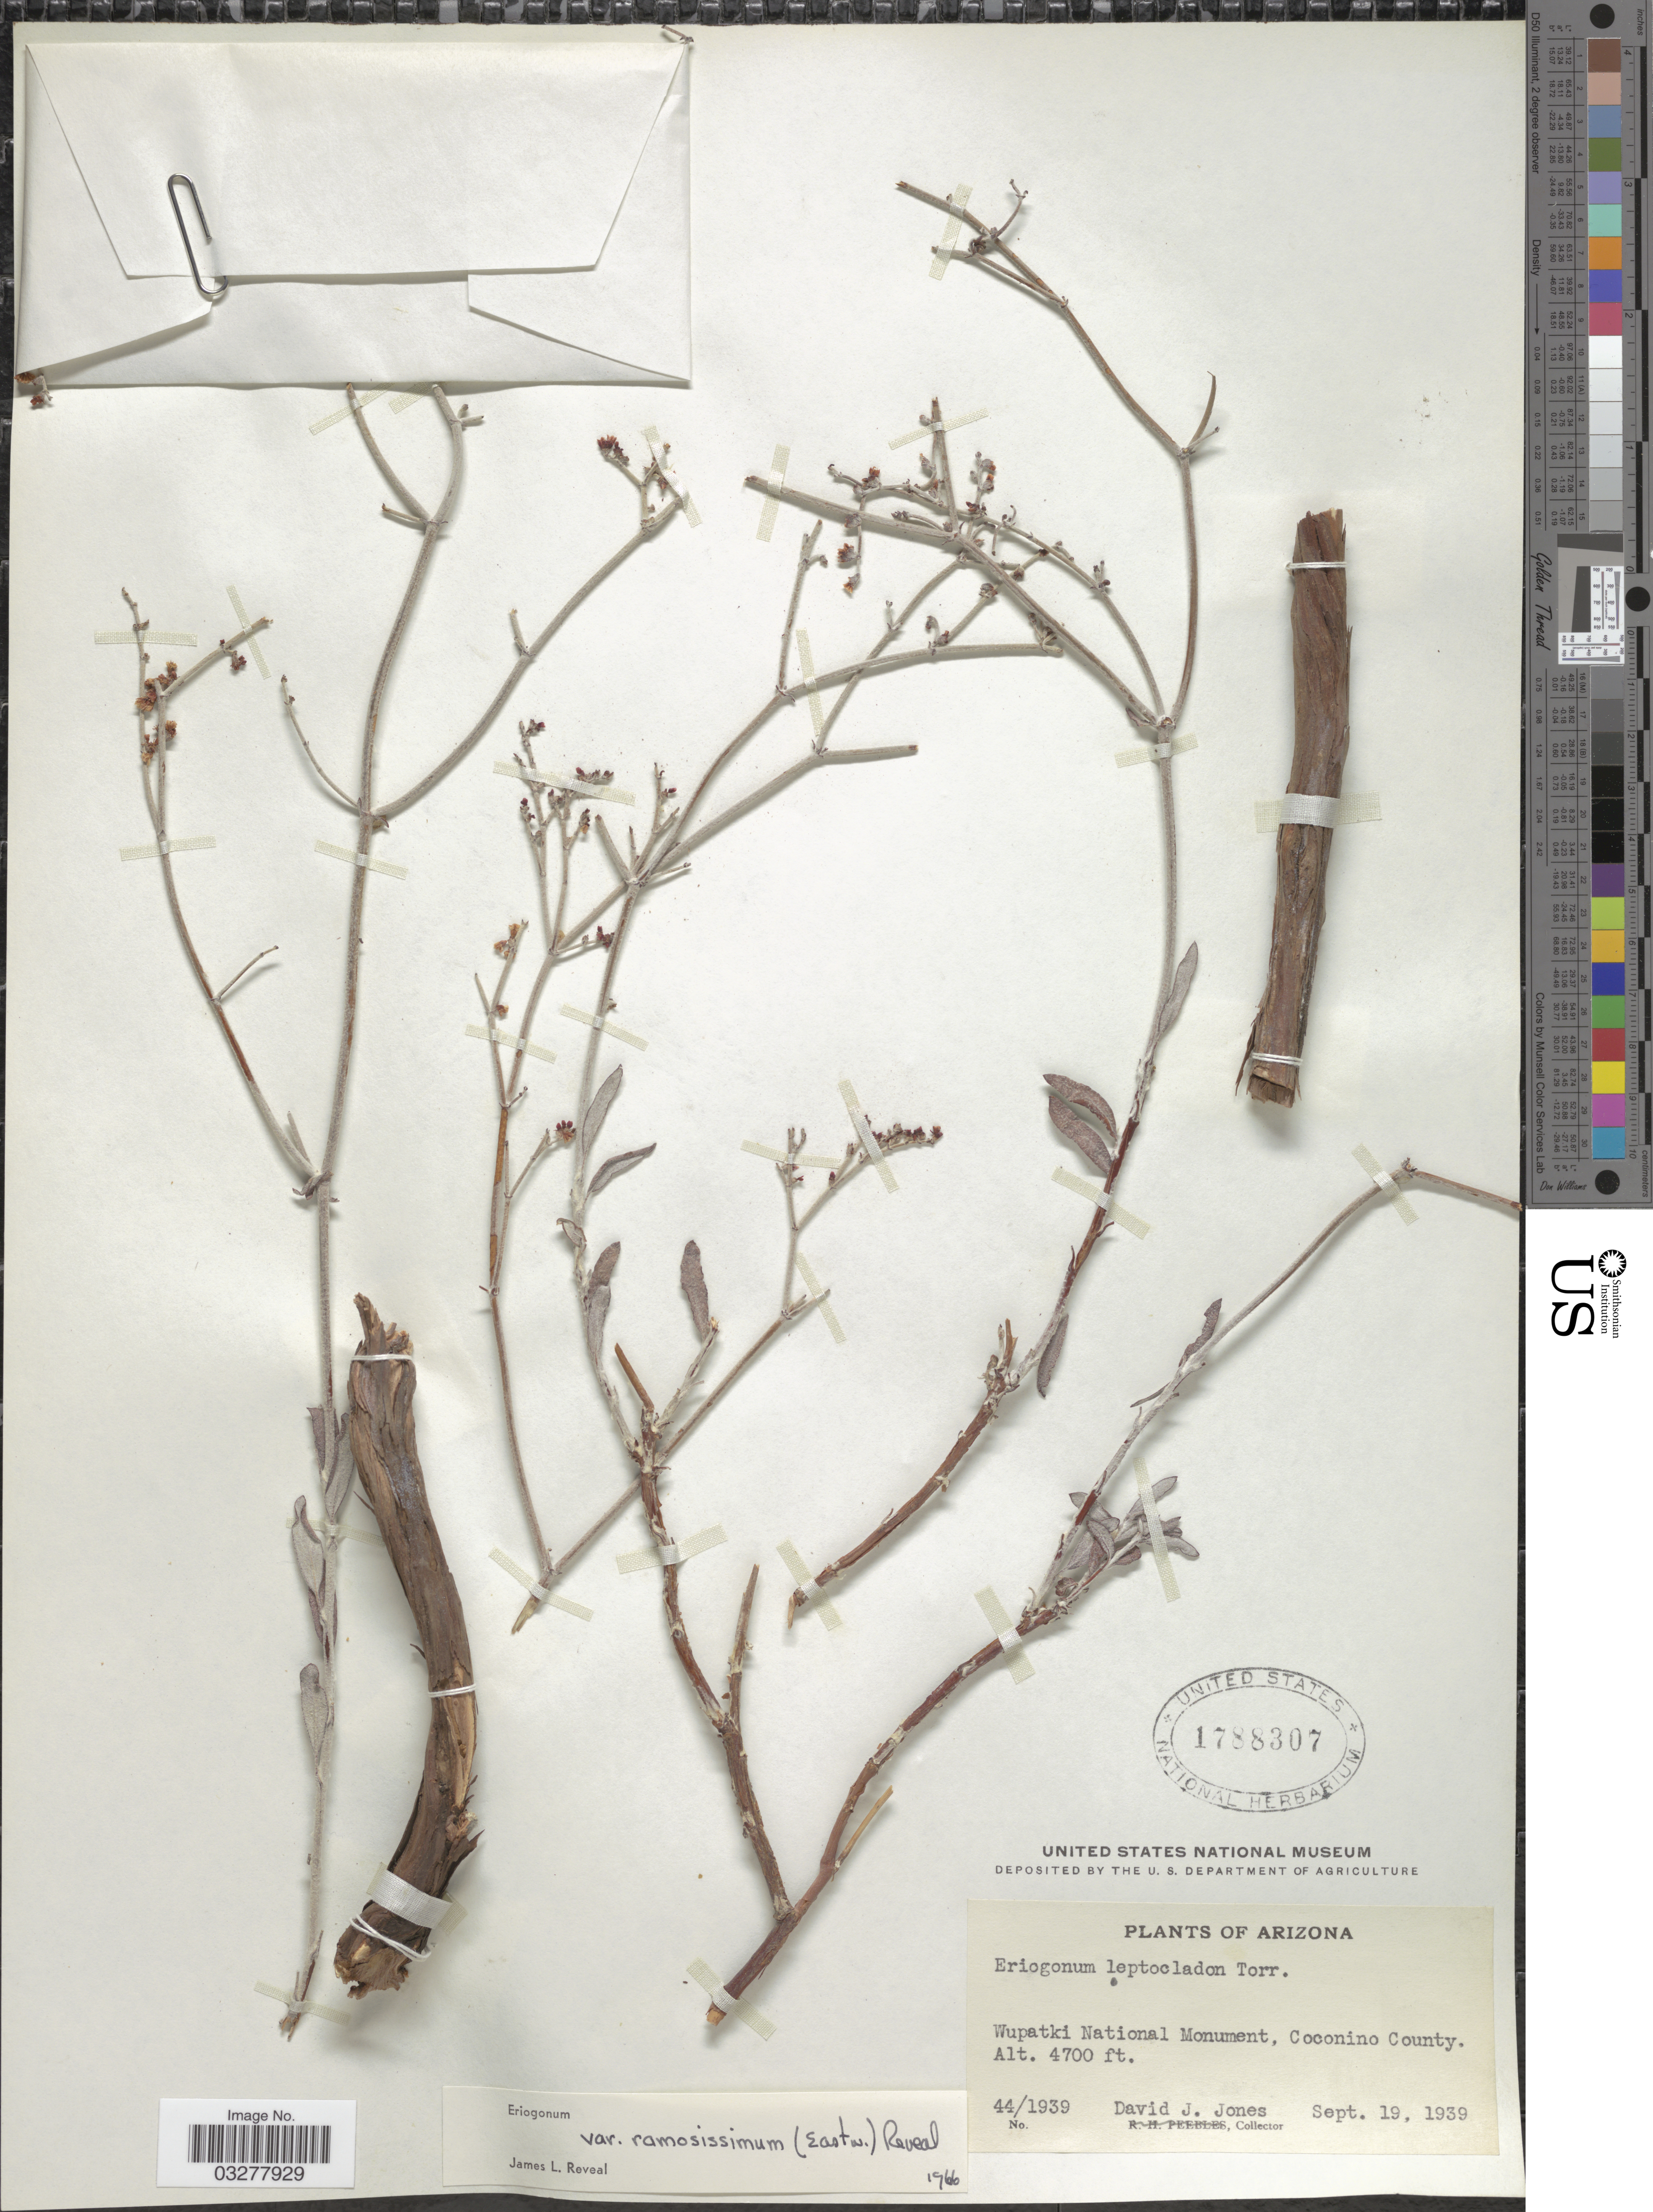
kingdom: Plantae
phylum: Tracheophyta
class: Magnoliopsida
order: Caryophyllales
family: Polygonaceae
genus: Eriogonum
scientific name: Eriogonum leptocladon var. ramosissimum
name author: (Eastw.) Reveal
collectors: D. Jones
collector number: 44-1939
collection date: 1939-09-19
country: United States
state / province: Arizona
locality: Wupatki National Monument, Coconino County.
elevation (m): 1433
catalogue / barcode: US 1788307